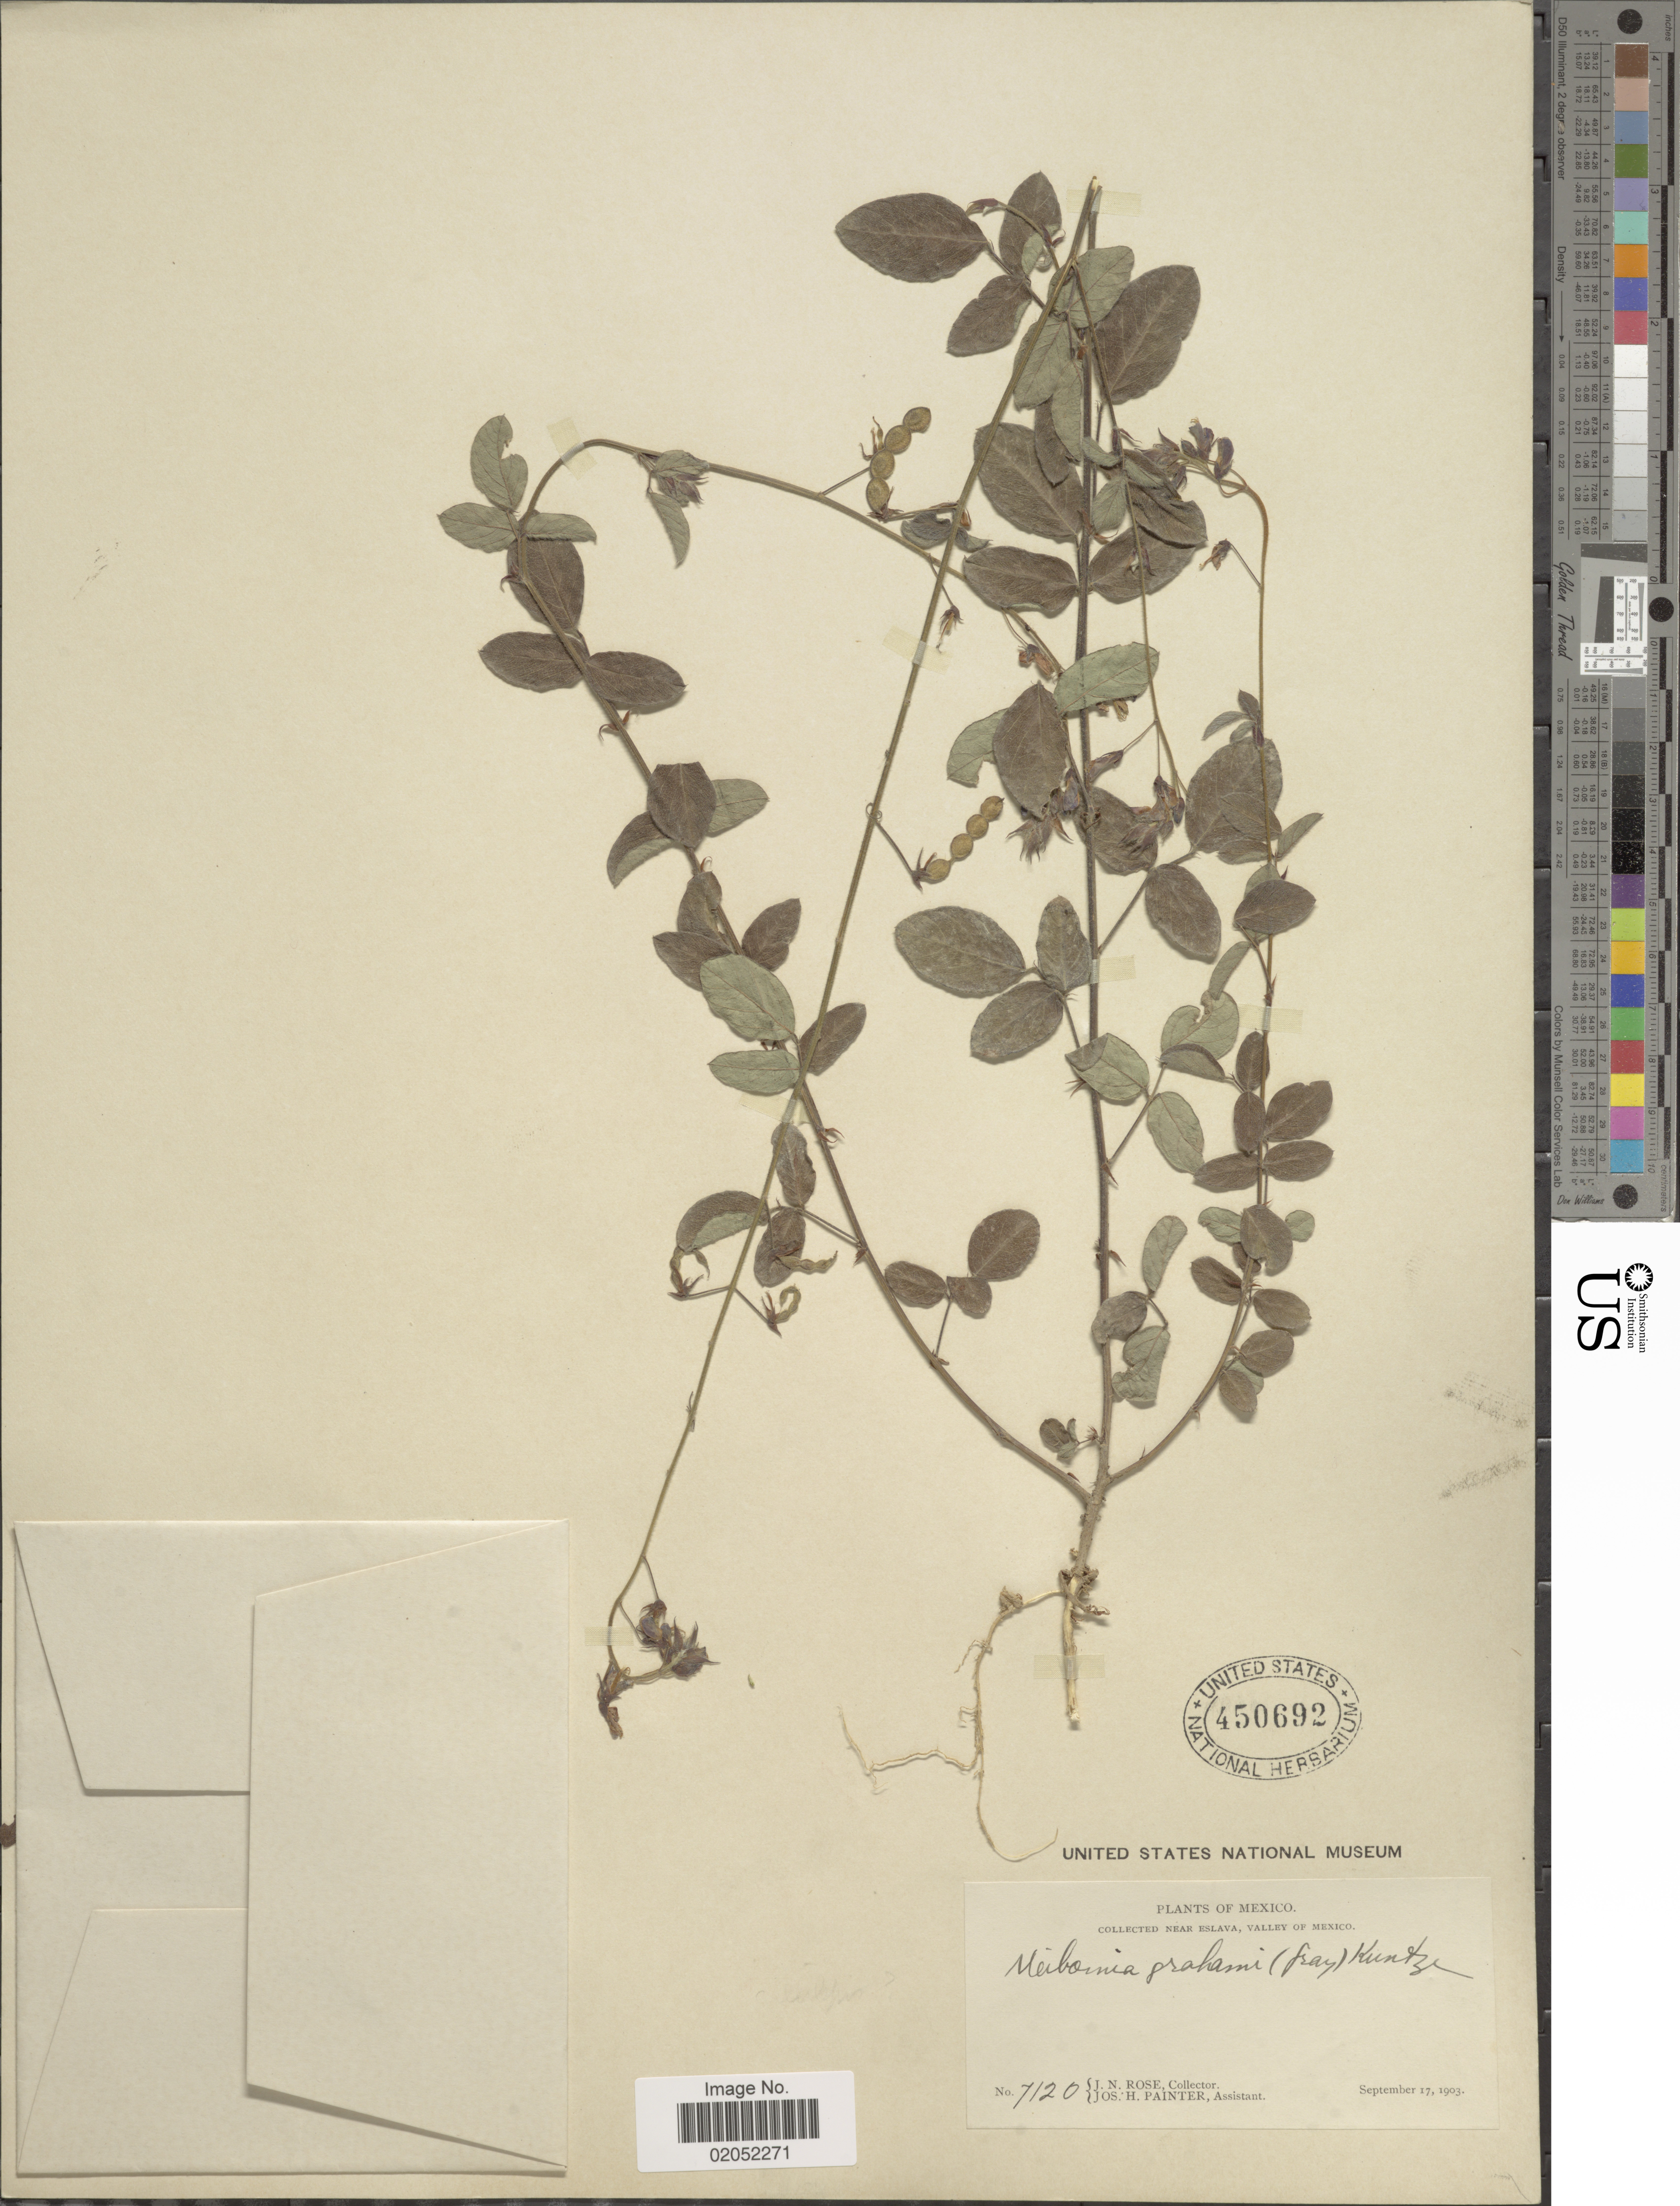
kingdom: Plantae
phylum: Tracheophyta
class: Magnoliopsida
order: Fabales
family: Fabaceae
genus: Desmodium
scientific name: Desmodium grahamii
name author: A. Gray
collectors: J. N. Rose & J. H. Painter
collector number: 7120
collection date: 1903-09-17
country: Mexico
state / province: México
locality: Near Eslava, Valley of Mexico.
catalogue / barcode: US 450692